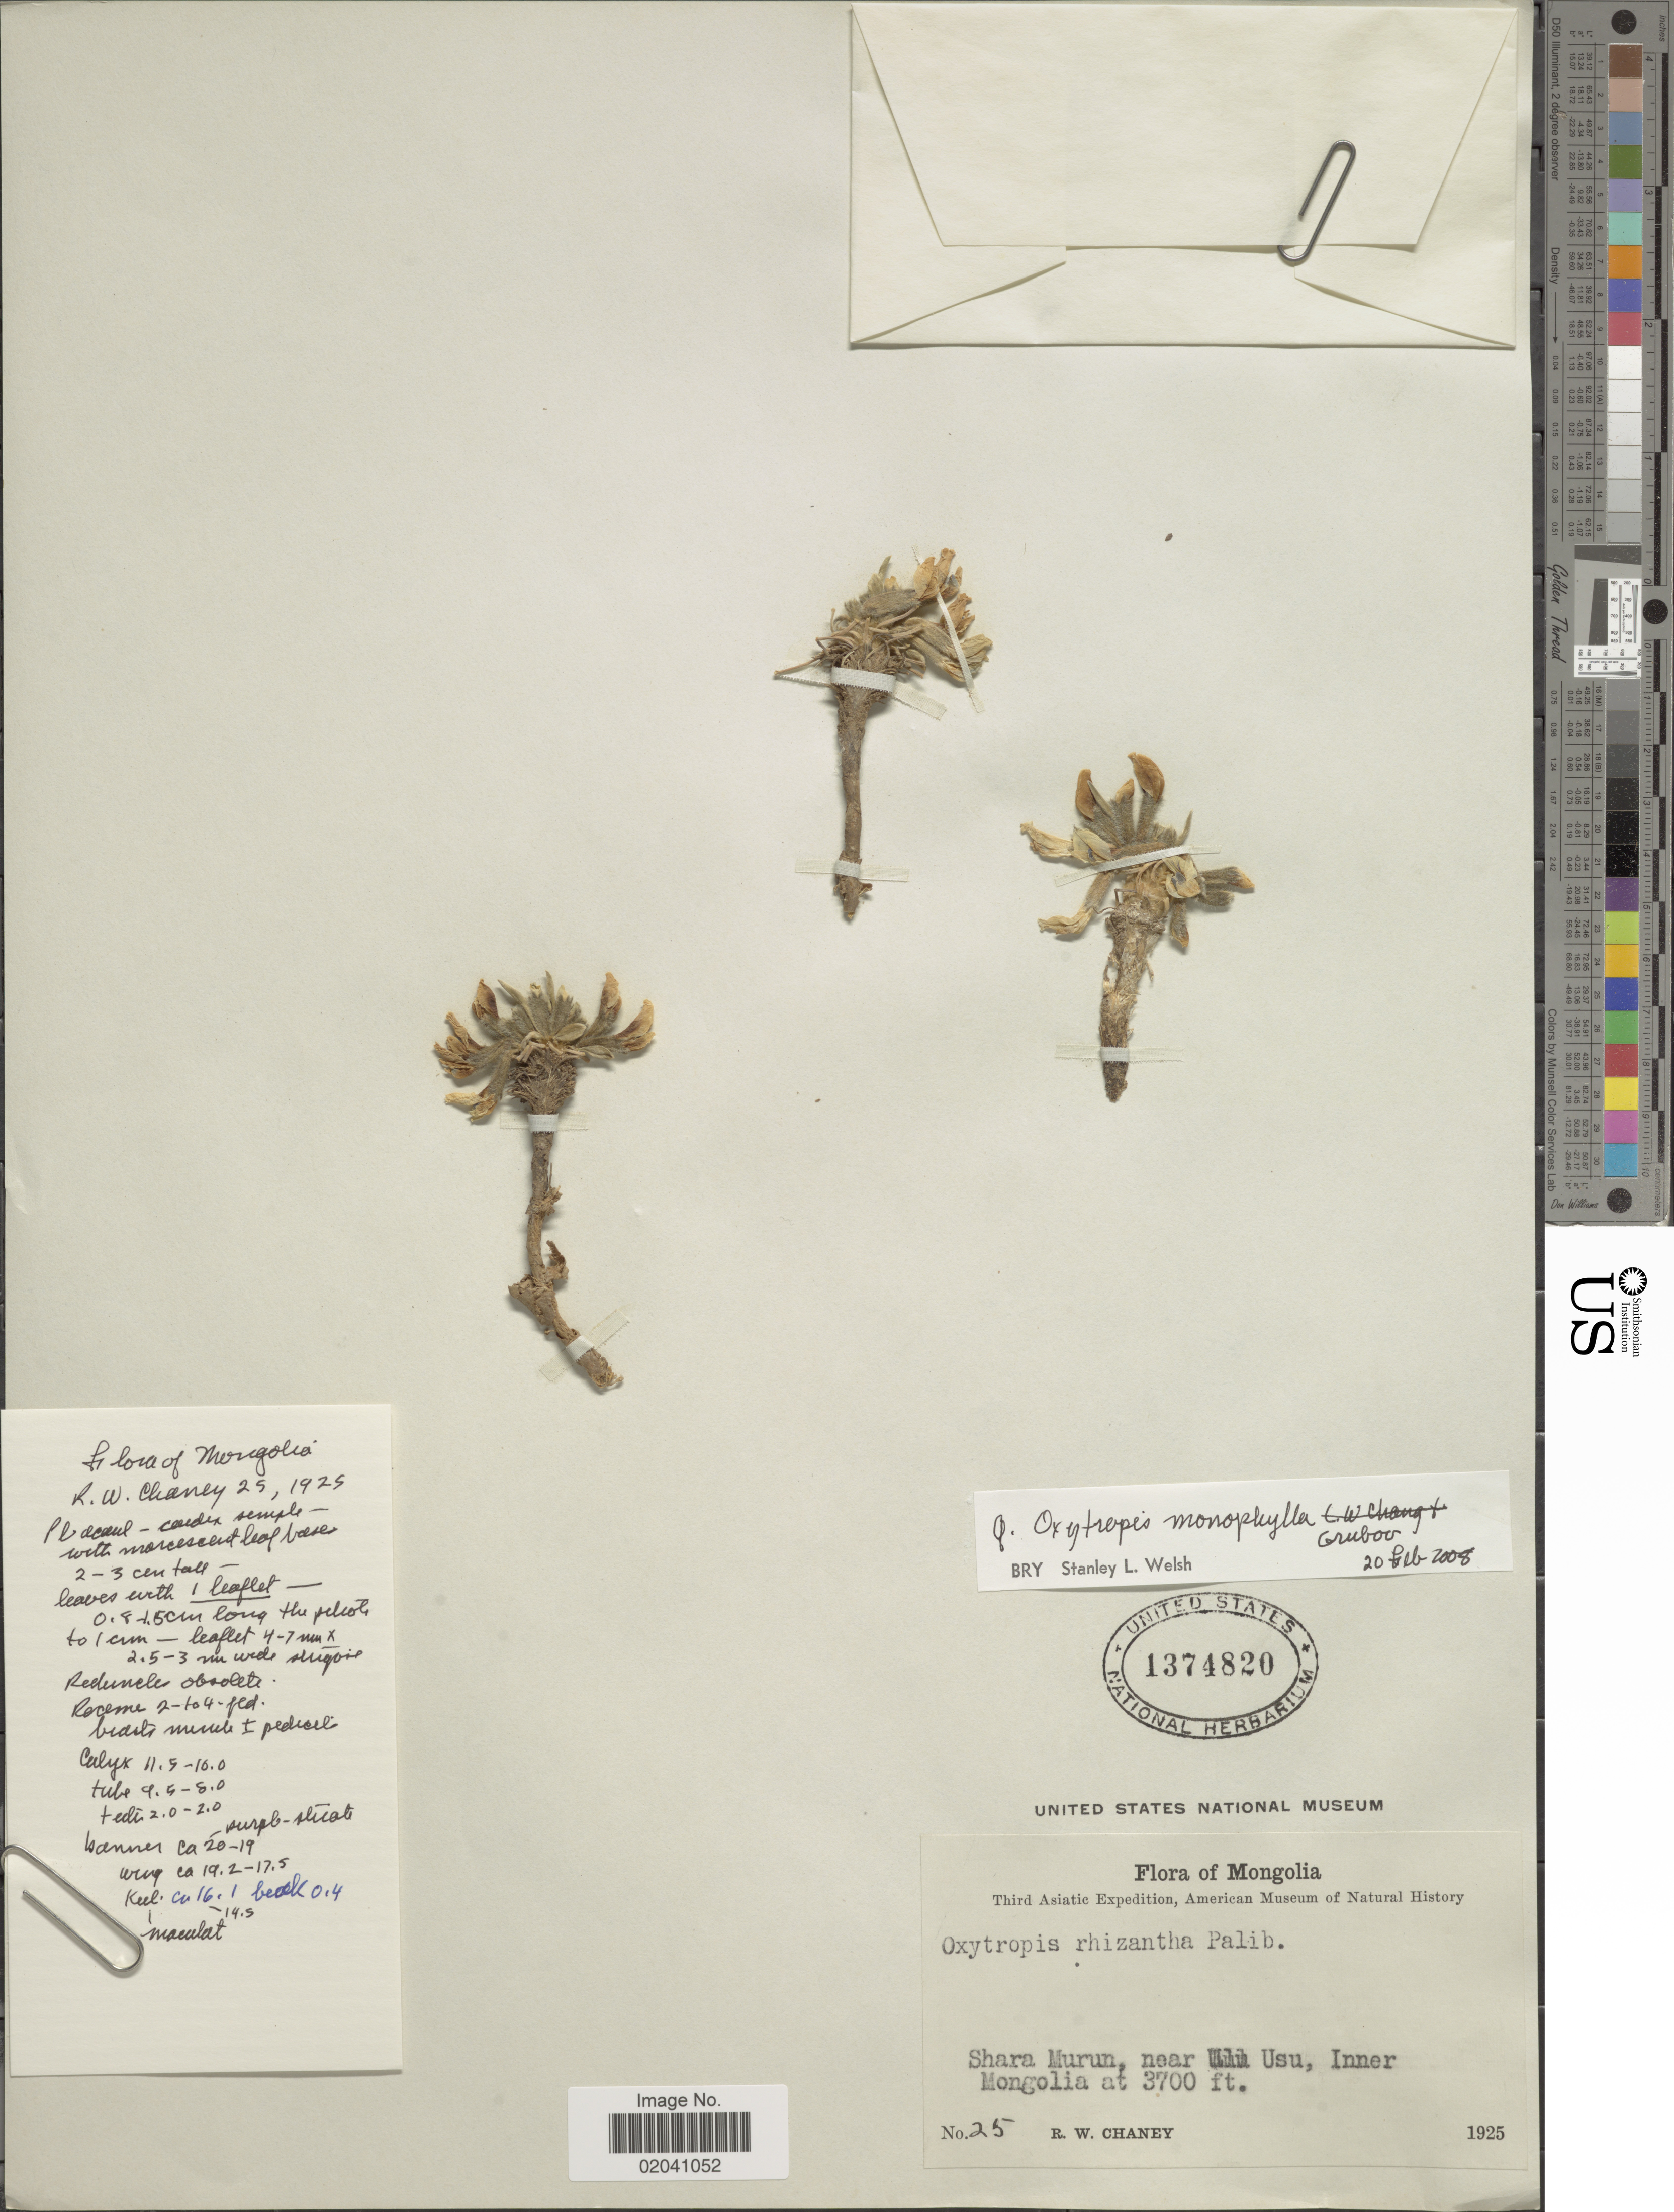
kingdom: Plantae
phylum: Tracheophyta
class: Magnoliopsida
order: Fabales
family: Fabaceae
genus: Oxytropis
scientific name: Oxytropis monophylla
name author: Grubov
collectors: R. Chaney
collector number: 25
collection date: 1925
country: Mongolia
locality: Shara Murun, near Usu, Inner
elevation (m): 1128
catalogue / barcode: US 1374820